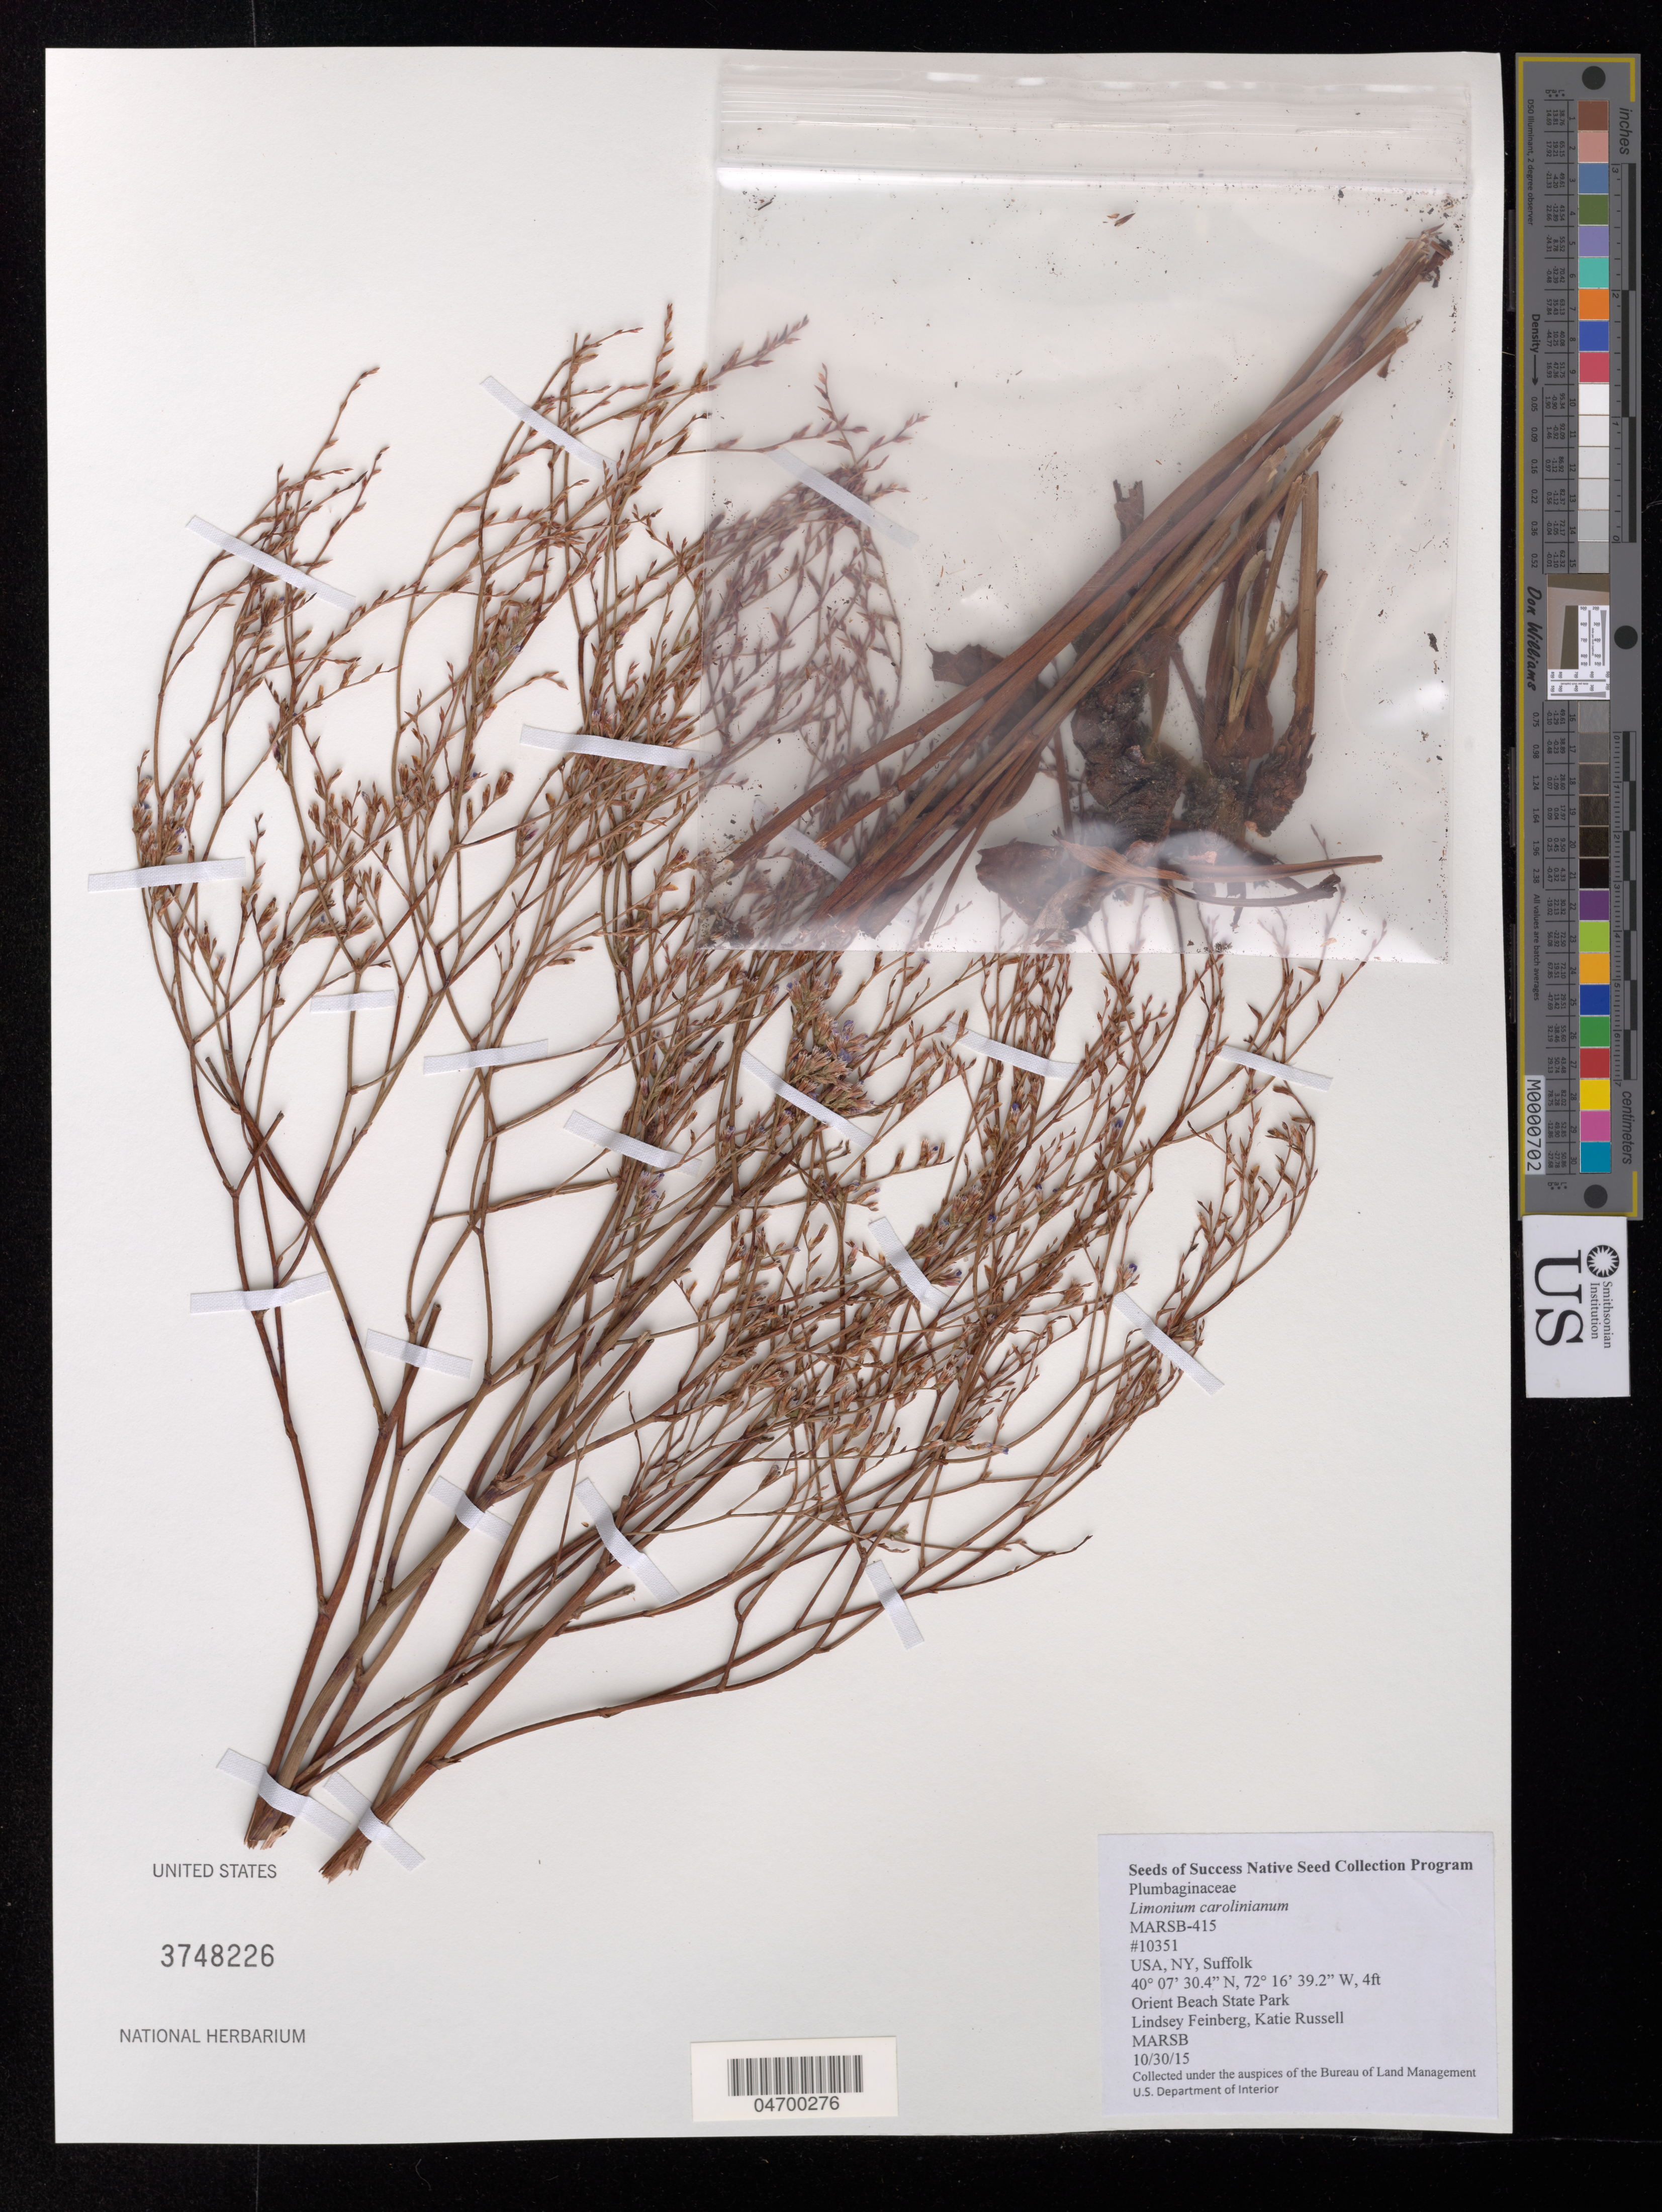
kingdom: Plantae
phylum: Tracheophyta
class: Magnoliopsida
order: Caryophyllales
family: Plumbaginaceae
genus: Limonium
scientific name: Limonium carolinianum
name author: (Walter) Britton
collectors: L. Feinberg & K. Russell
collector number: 10351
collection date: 2015-10-30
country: United States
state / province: New York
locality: Suffolk. Orient Beach State Park.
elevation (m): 1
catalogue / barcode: US 3748226